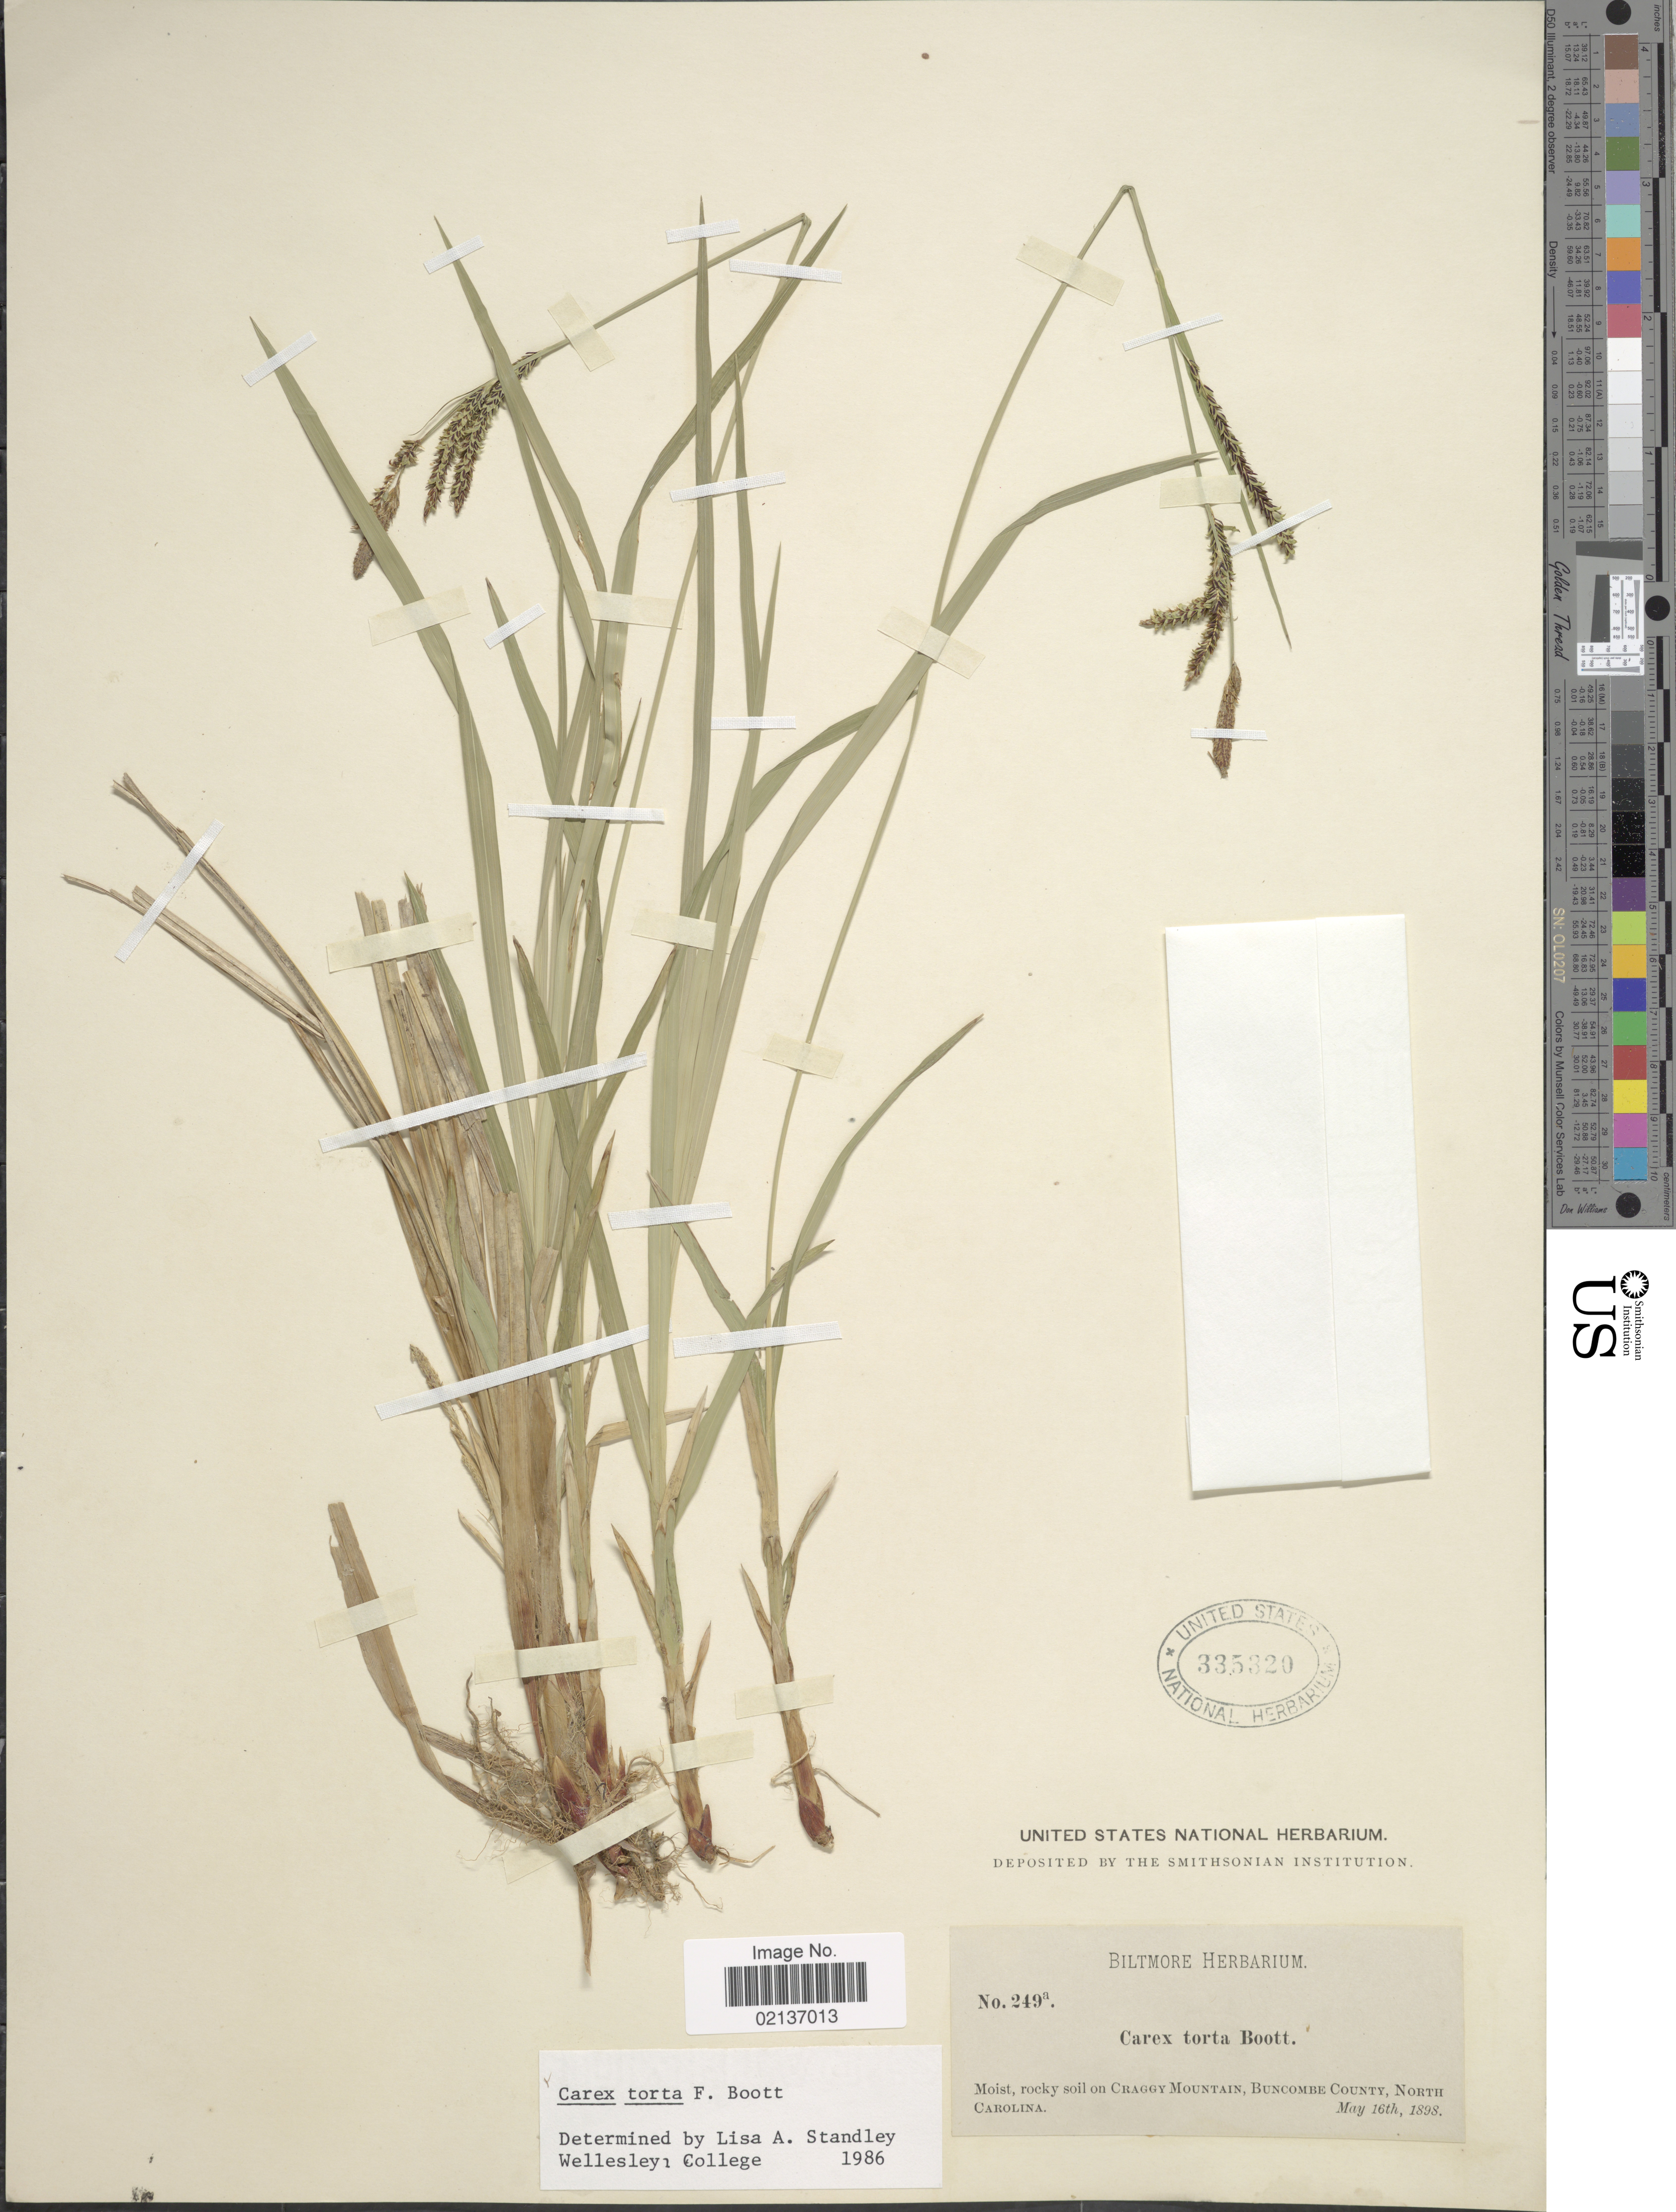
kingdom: Plantae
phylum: Tracheophyta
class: Liliopsida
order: Poales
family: Cyperaceae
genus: Carex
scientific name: Carex torta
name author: Boott ex Tuck.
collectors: ex herb. Biltmore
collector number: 249a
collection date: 1898-05-16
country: United States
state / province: North Carolina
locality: Craggy Mountain, Buncombe County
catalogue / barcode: US 335320